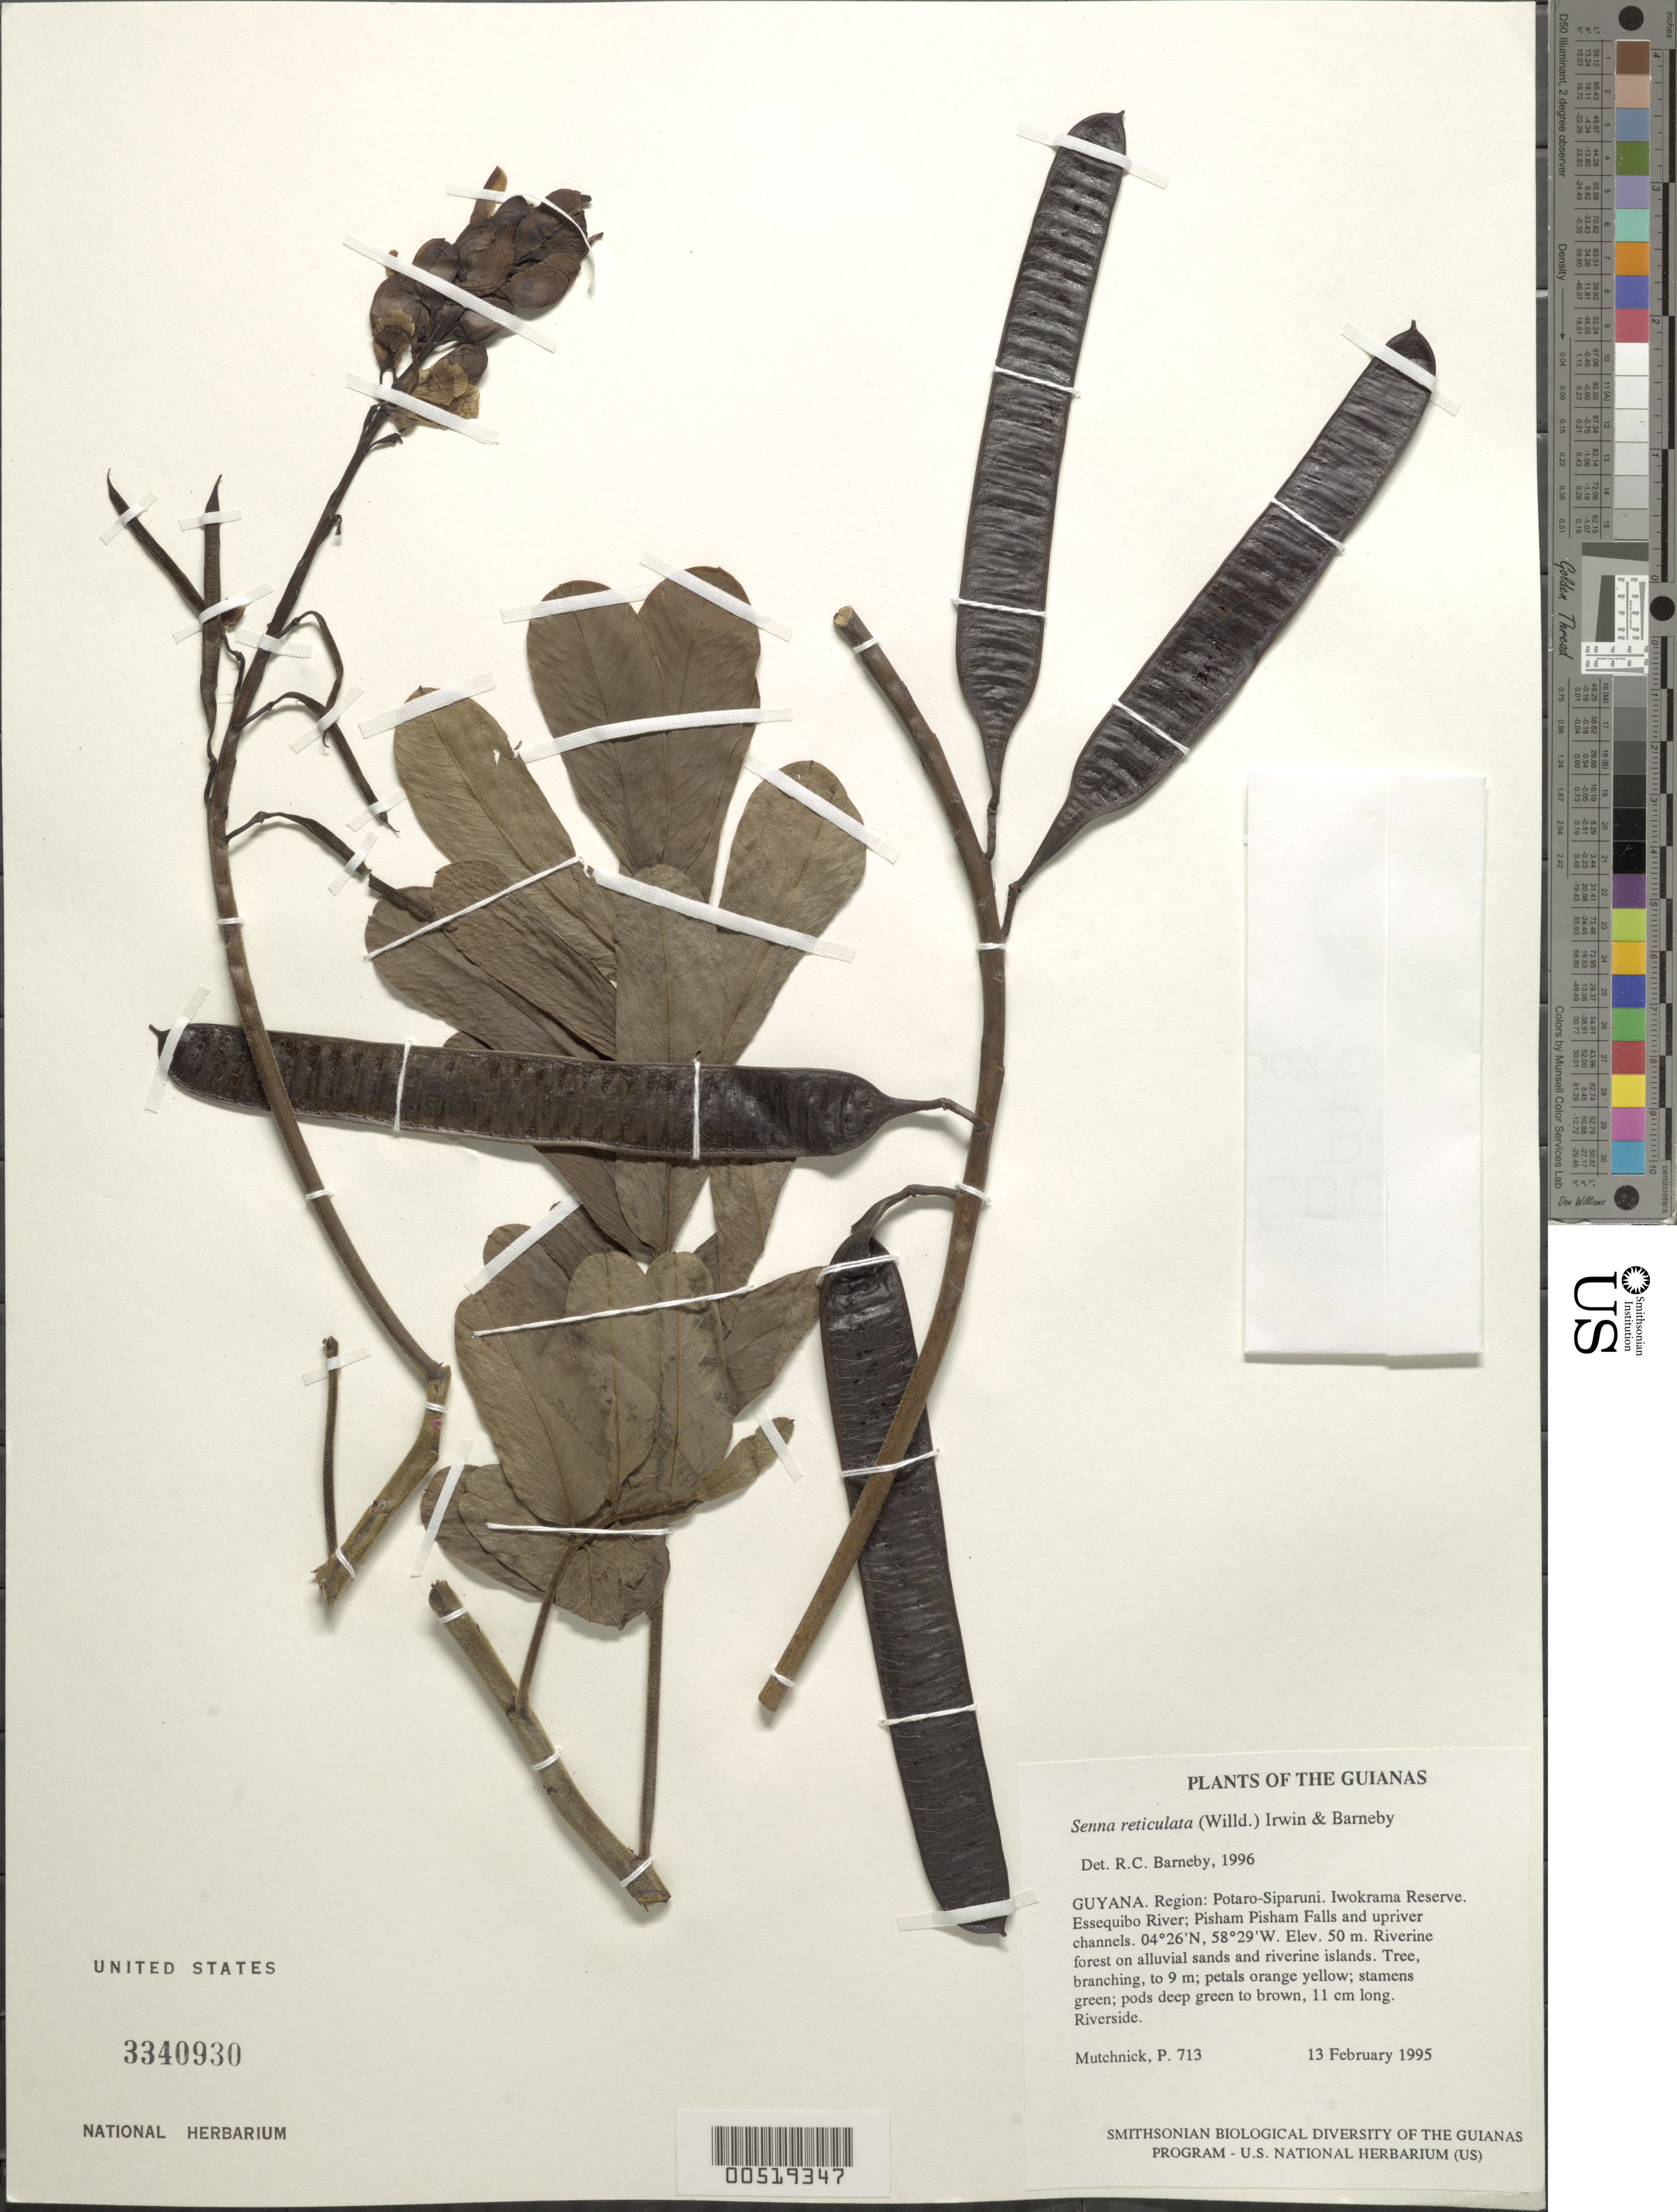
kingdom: Plantae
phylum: Tracheophyta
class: Magnoliopsida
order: Fabales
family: Fabaceae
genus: Senna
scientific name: Senna reticulata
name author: (Willd.) H.S. Irwin & Barneby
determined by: Barneby, Rupert C., (NY)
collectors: P. Mutchnick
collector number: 713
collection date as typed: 13 February 1995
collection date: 1995-02-13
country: Guyana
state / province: Potaro-Siparuni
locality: Iwokrama Reserve. Essequibo River; Pisham Pisham Falls and upriver channels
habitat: Riverine forest on alluvial sands and riverine islands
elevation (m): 50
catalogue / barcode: US 3340930